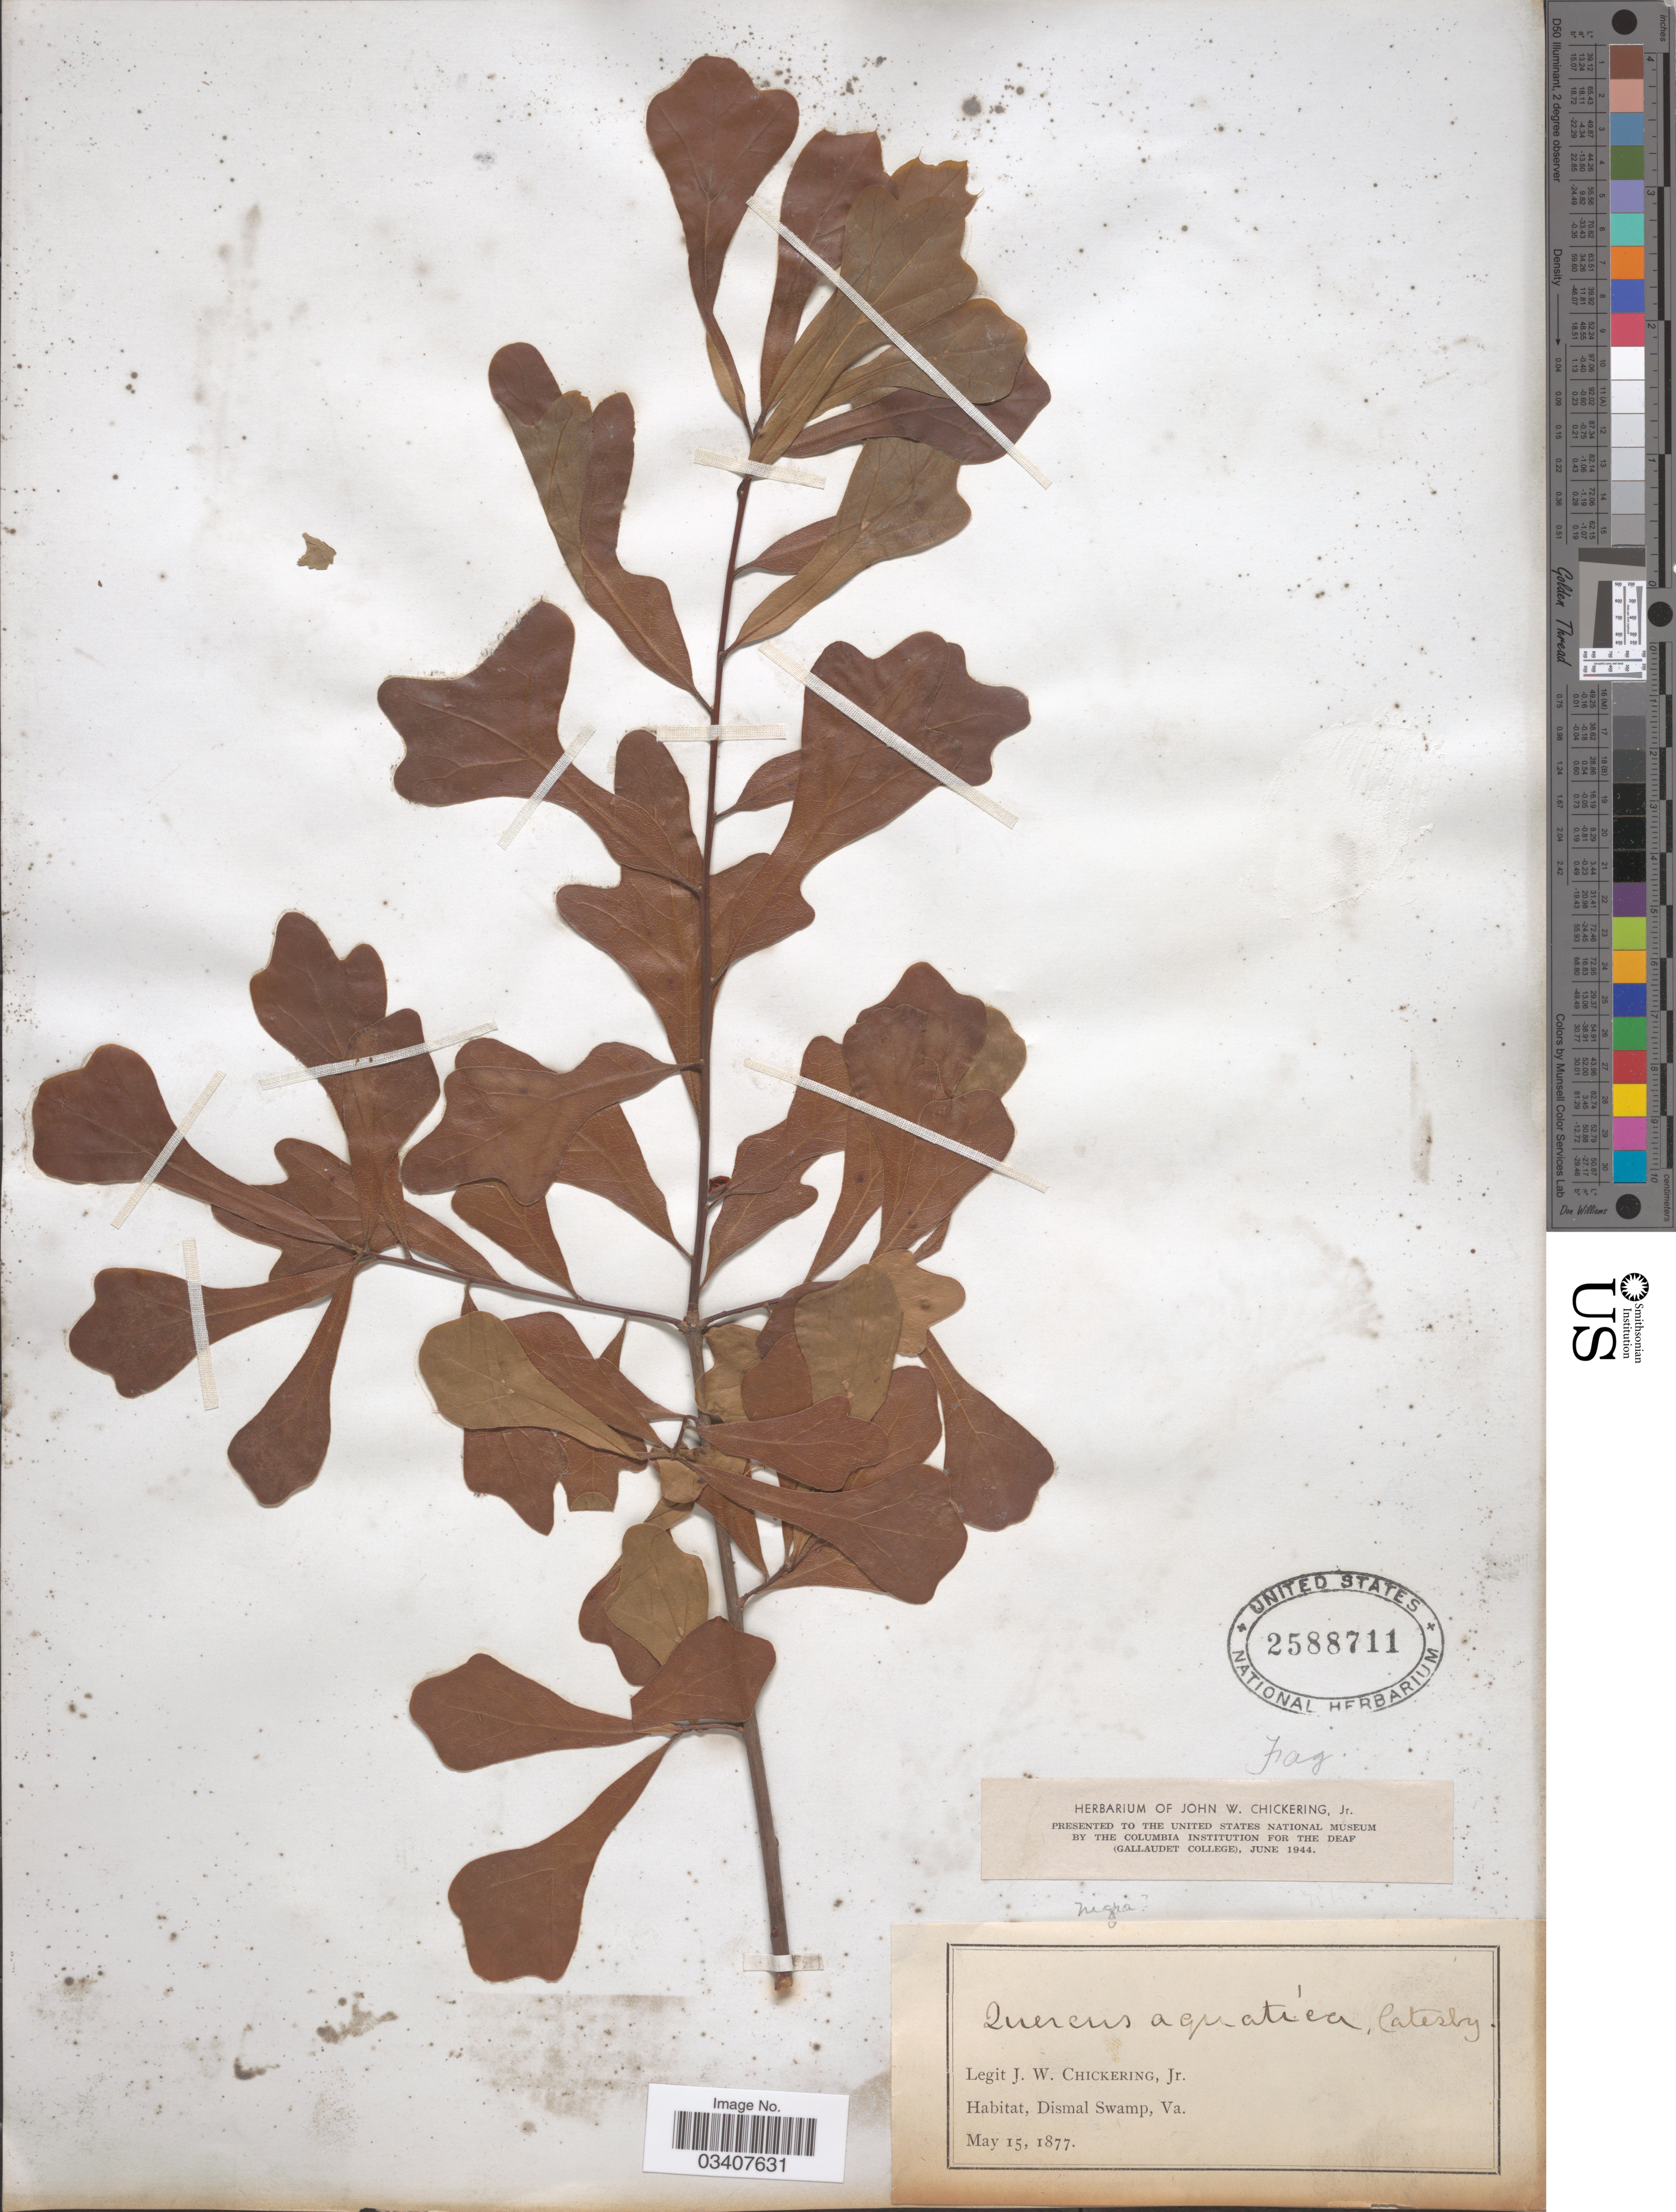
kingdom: Plantae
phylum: Tracheophyta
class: Magnoliopsida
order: Fagales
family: Fagaceae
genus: Quercus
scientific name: Quercus nigra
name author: L.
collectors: J. W. Chickering Jr.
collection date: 1877-05-15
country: United States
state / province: Virginia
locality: Dismal Swamp.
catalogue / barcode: US 2588711